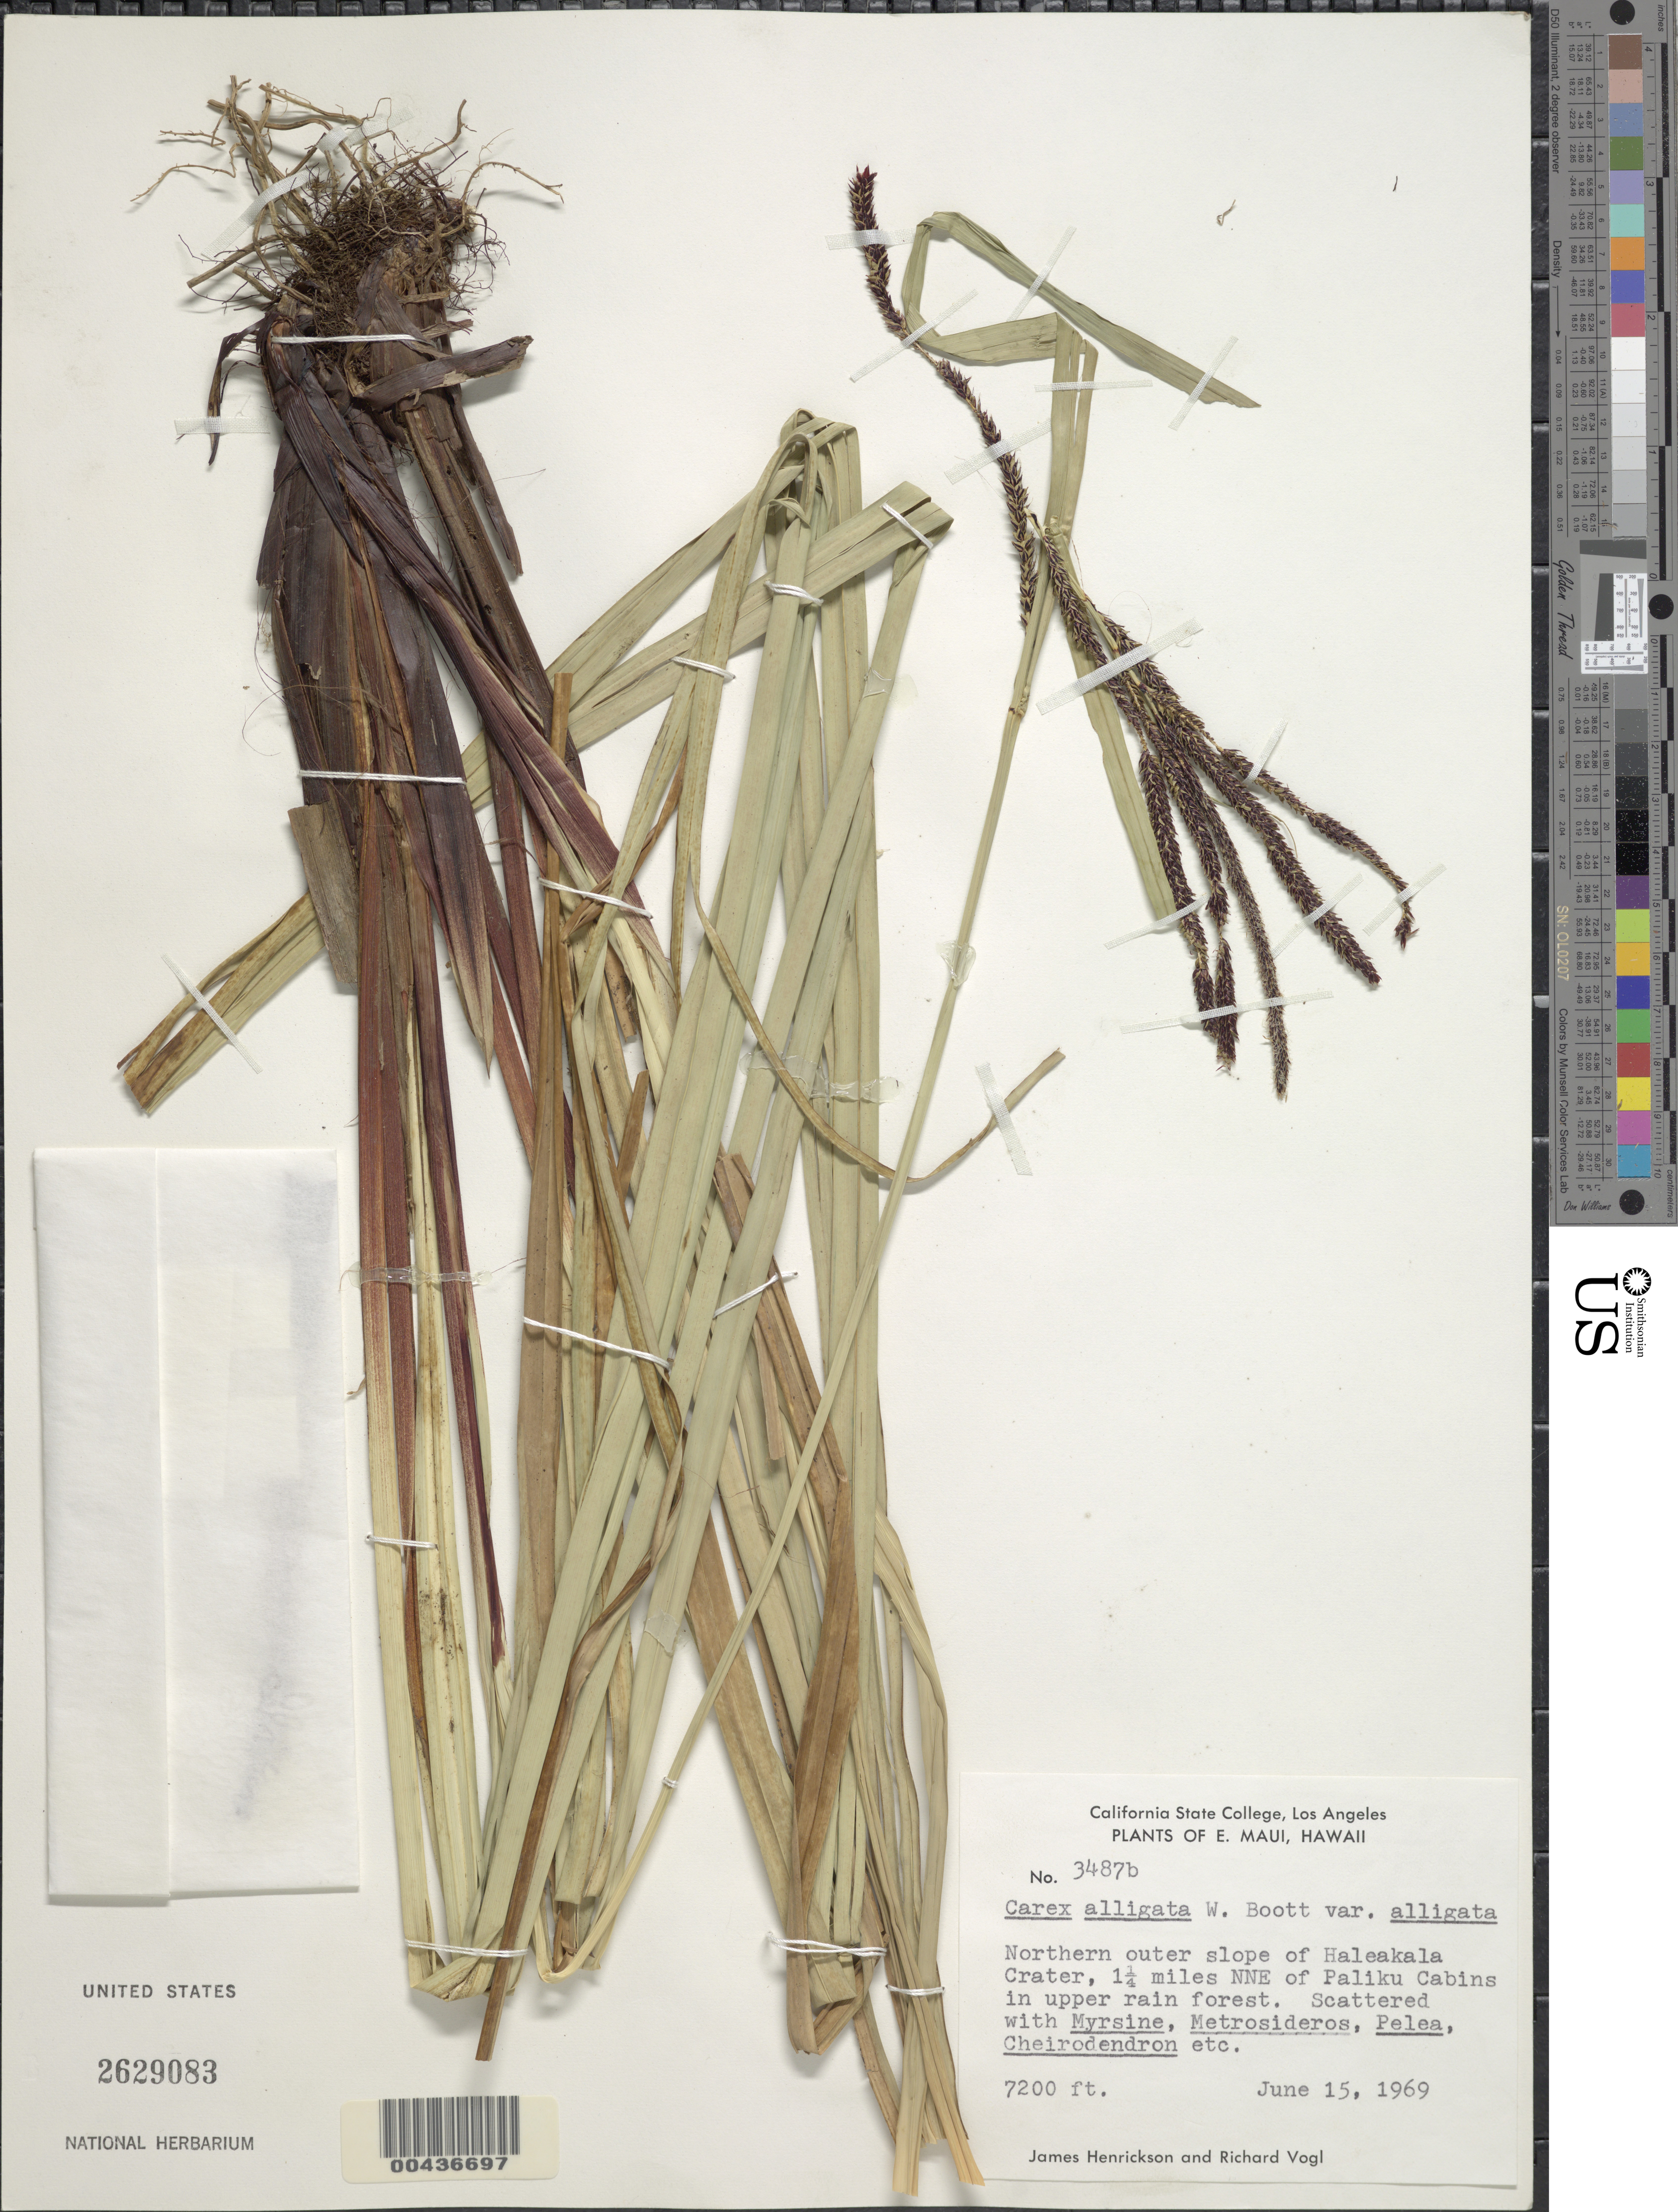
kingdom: Plantae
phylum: Tracheophyta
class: Liliopsida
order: Poales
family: Cyperaceae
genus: Carex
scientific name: Carex alligata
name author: Boott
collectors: J. S. Henrickson & R. Vogl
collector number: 3487b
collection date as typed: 15 Jun 1969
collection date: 1969-06-15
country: United States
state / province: Hawaii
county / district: Maui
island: Maui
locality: northern outer slope of Haleakala Crater, 1.25 mi NNE of Paliku Cabins in upper rain forest, E Maui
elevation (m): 2195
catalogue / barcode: US 2629083